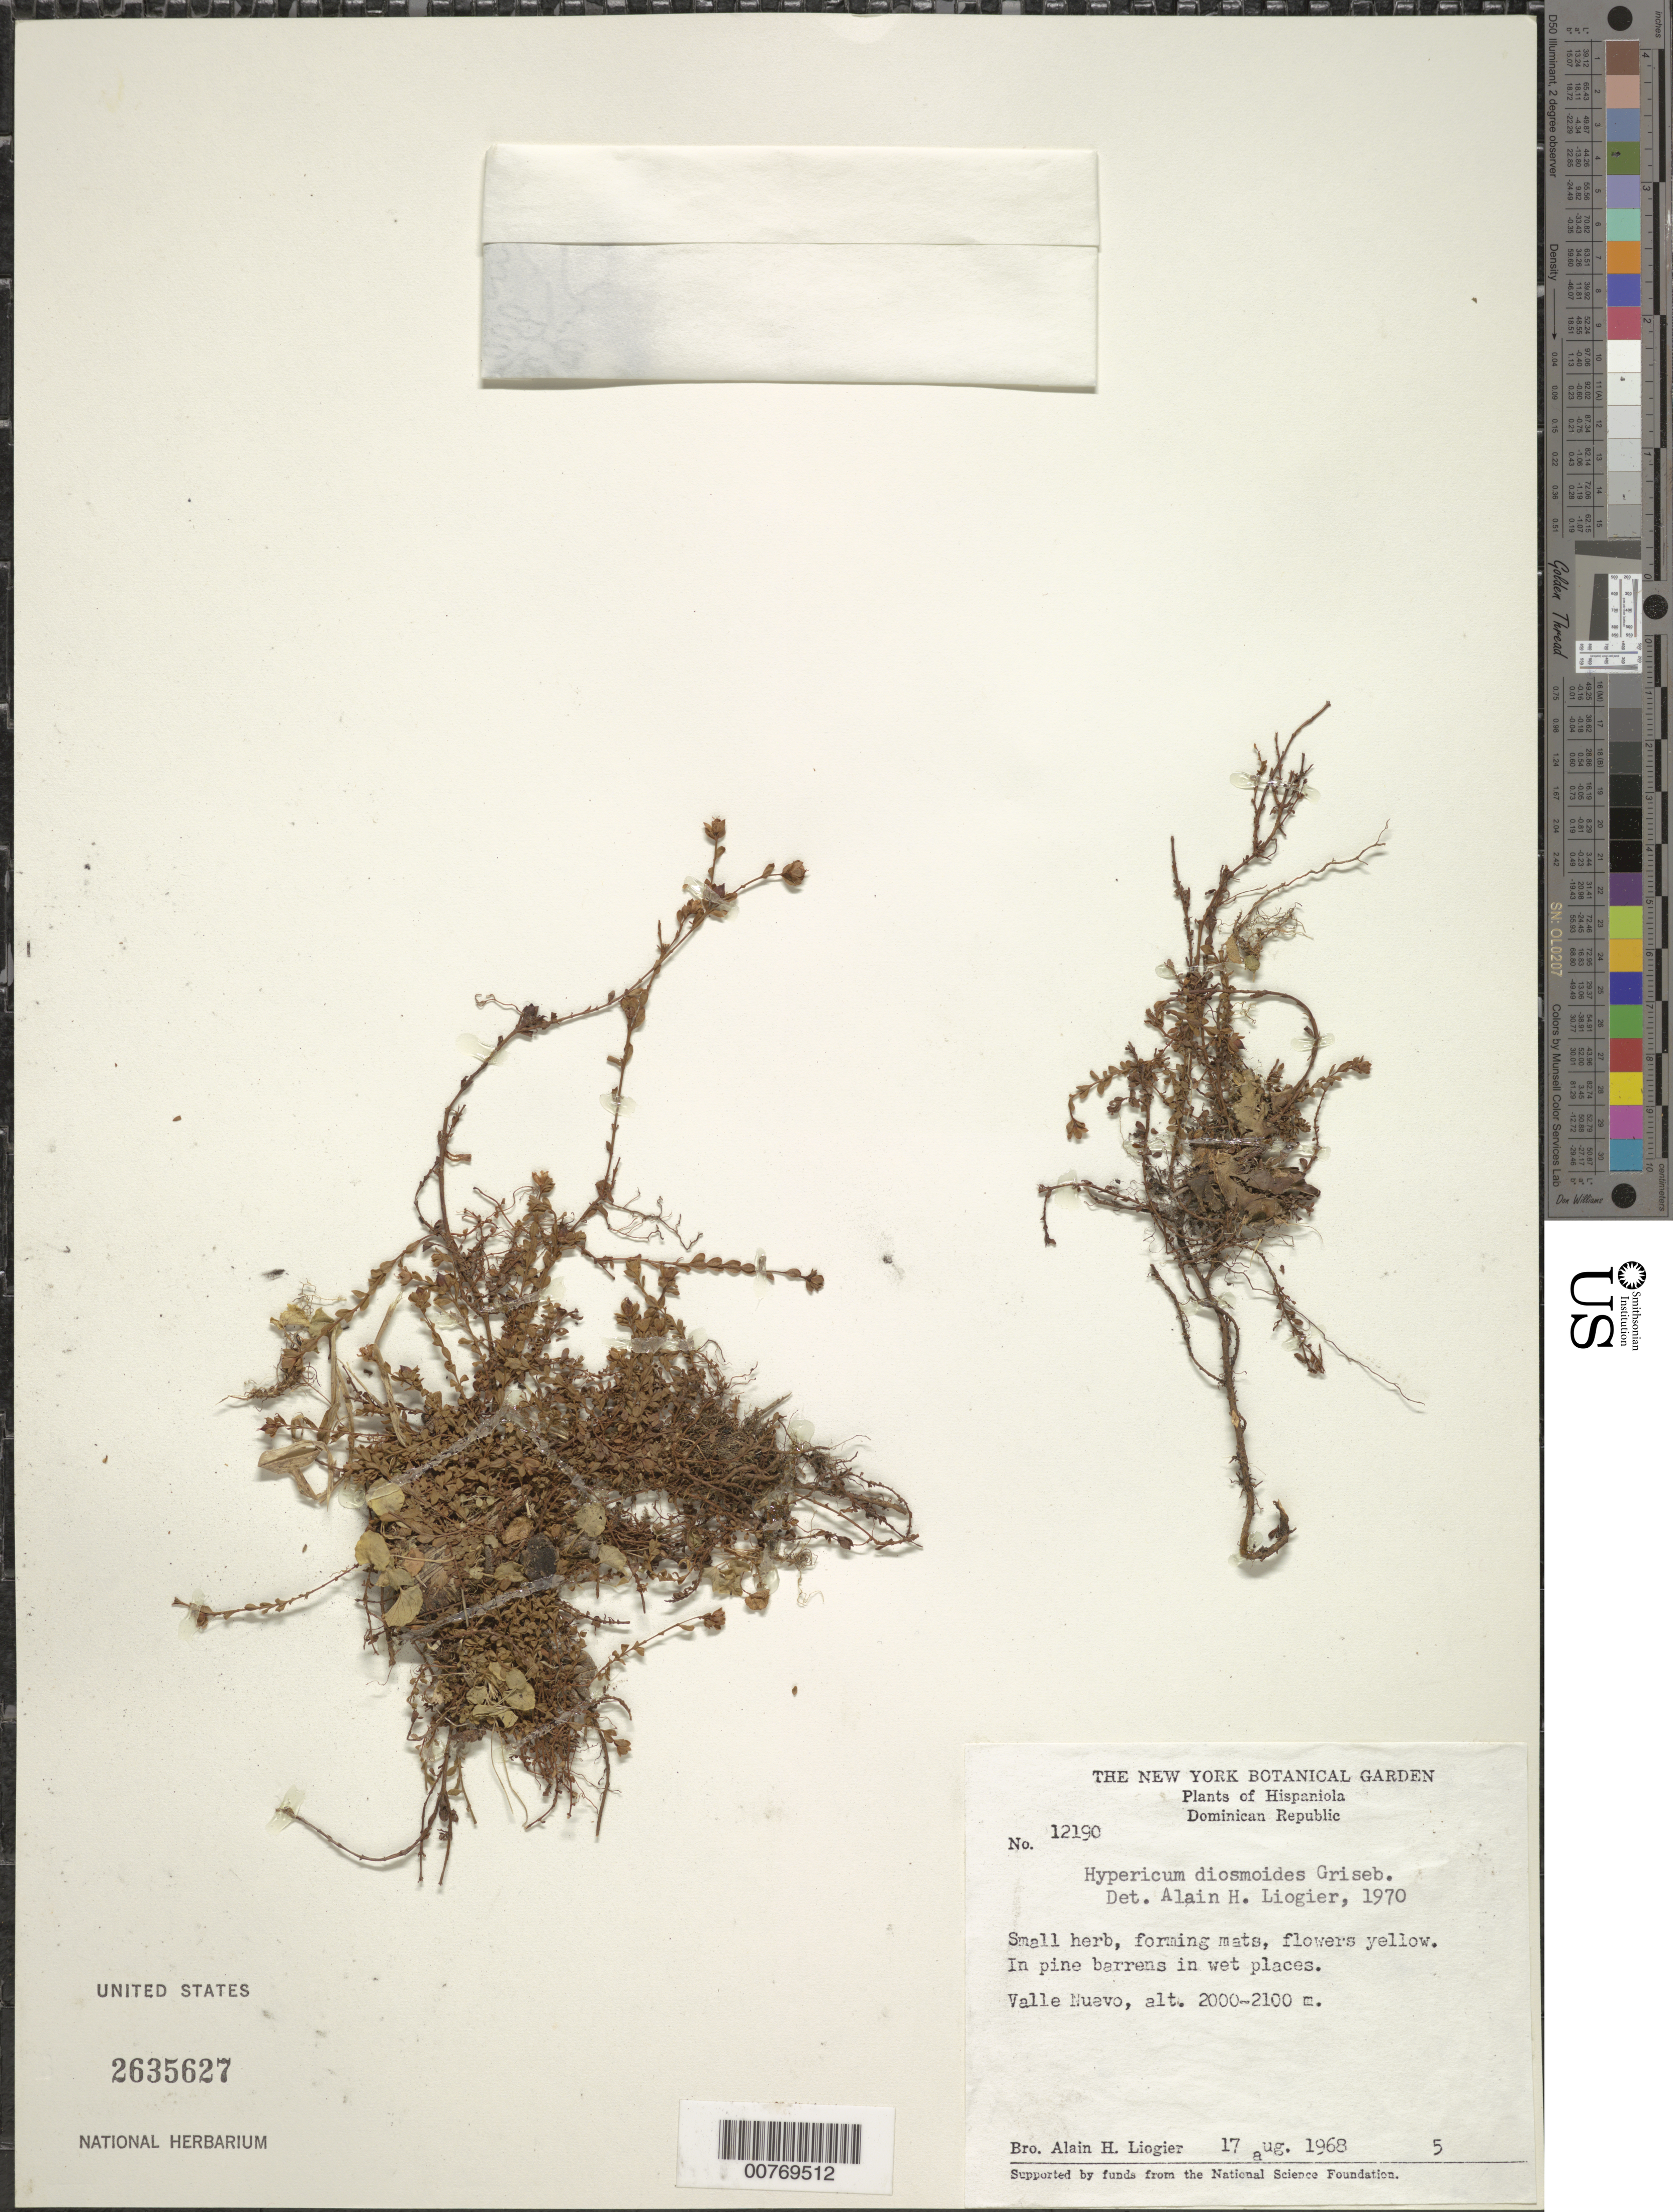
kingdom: Plantae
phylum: Tracheophyta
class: Magnoliopsida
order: Malpighiales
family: Hypericaceae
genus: Hypericum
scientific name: Hypericum diosmoides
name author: Griseb.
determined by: Liogier, Alain H.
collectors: A. H. Liogier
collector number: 12190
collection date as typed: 17 Aug 1968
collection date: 1968-08-17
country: Dominican Republic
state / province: La Vega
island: Hispaniola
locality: Valle Nuevo.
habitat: Pine barrens in wet places.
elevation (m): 2000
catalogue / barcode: US 2635627